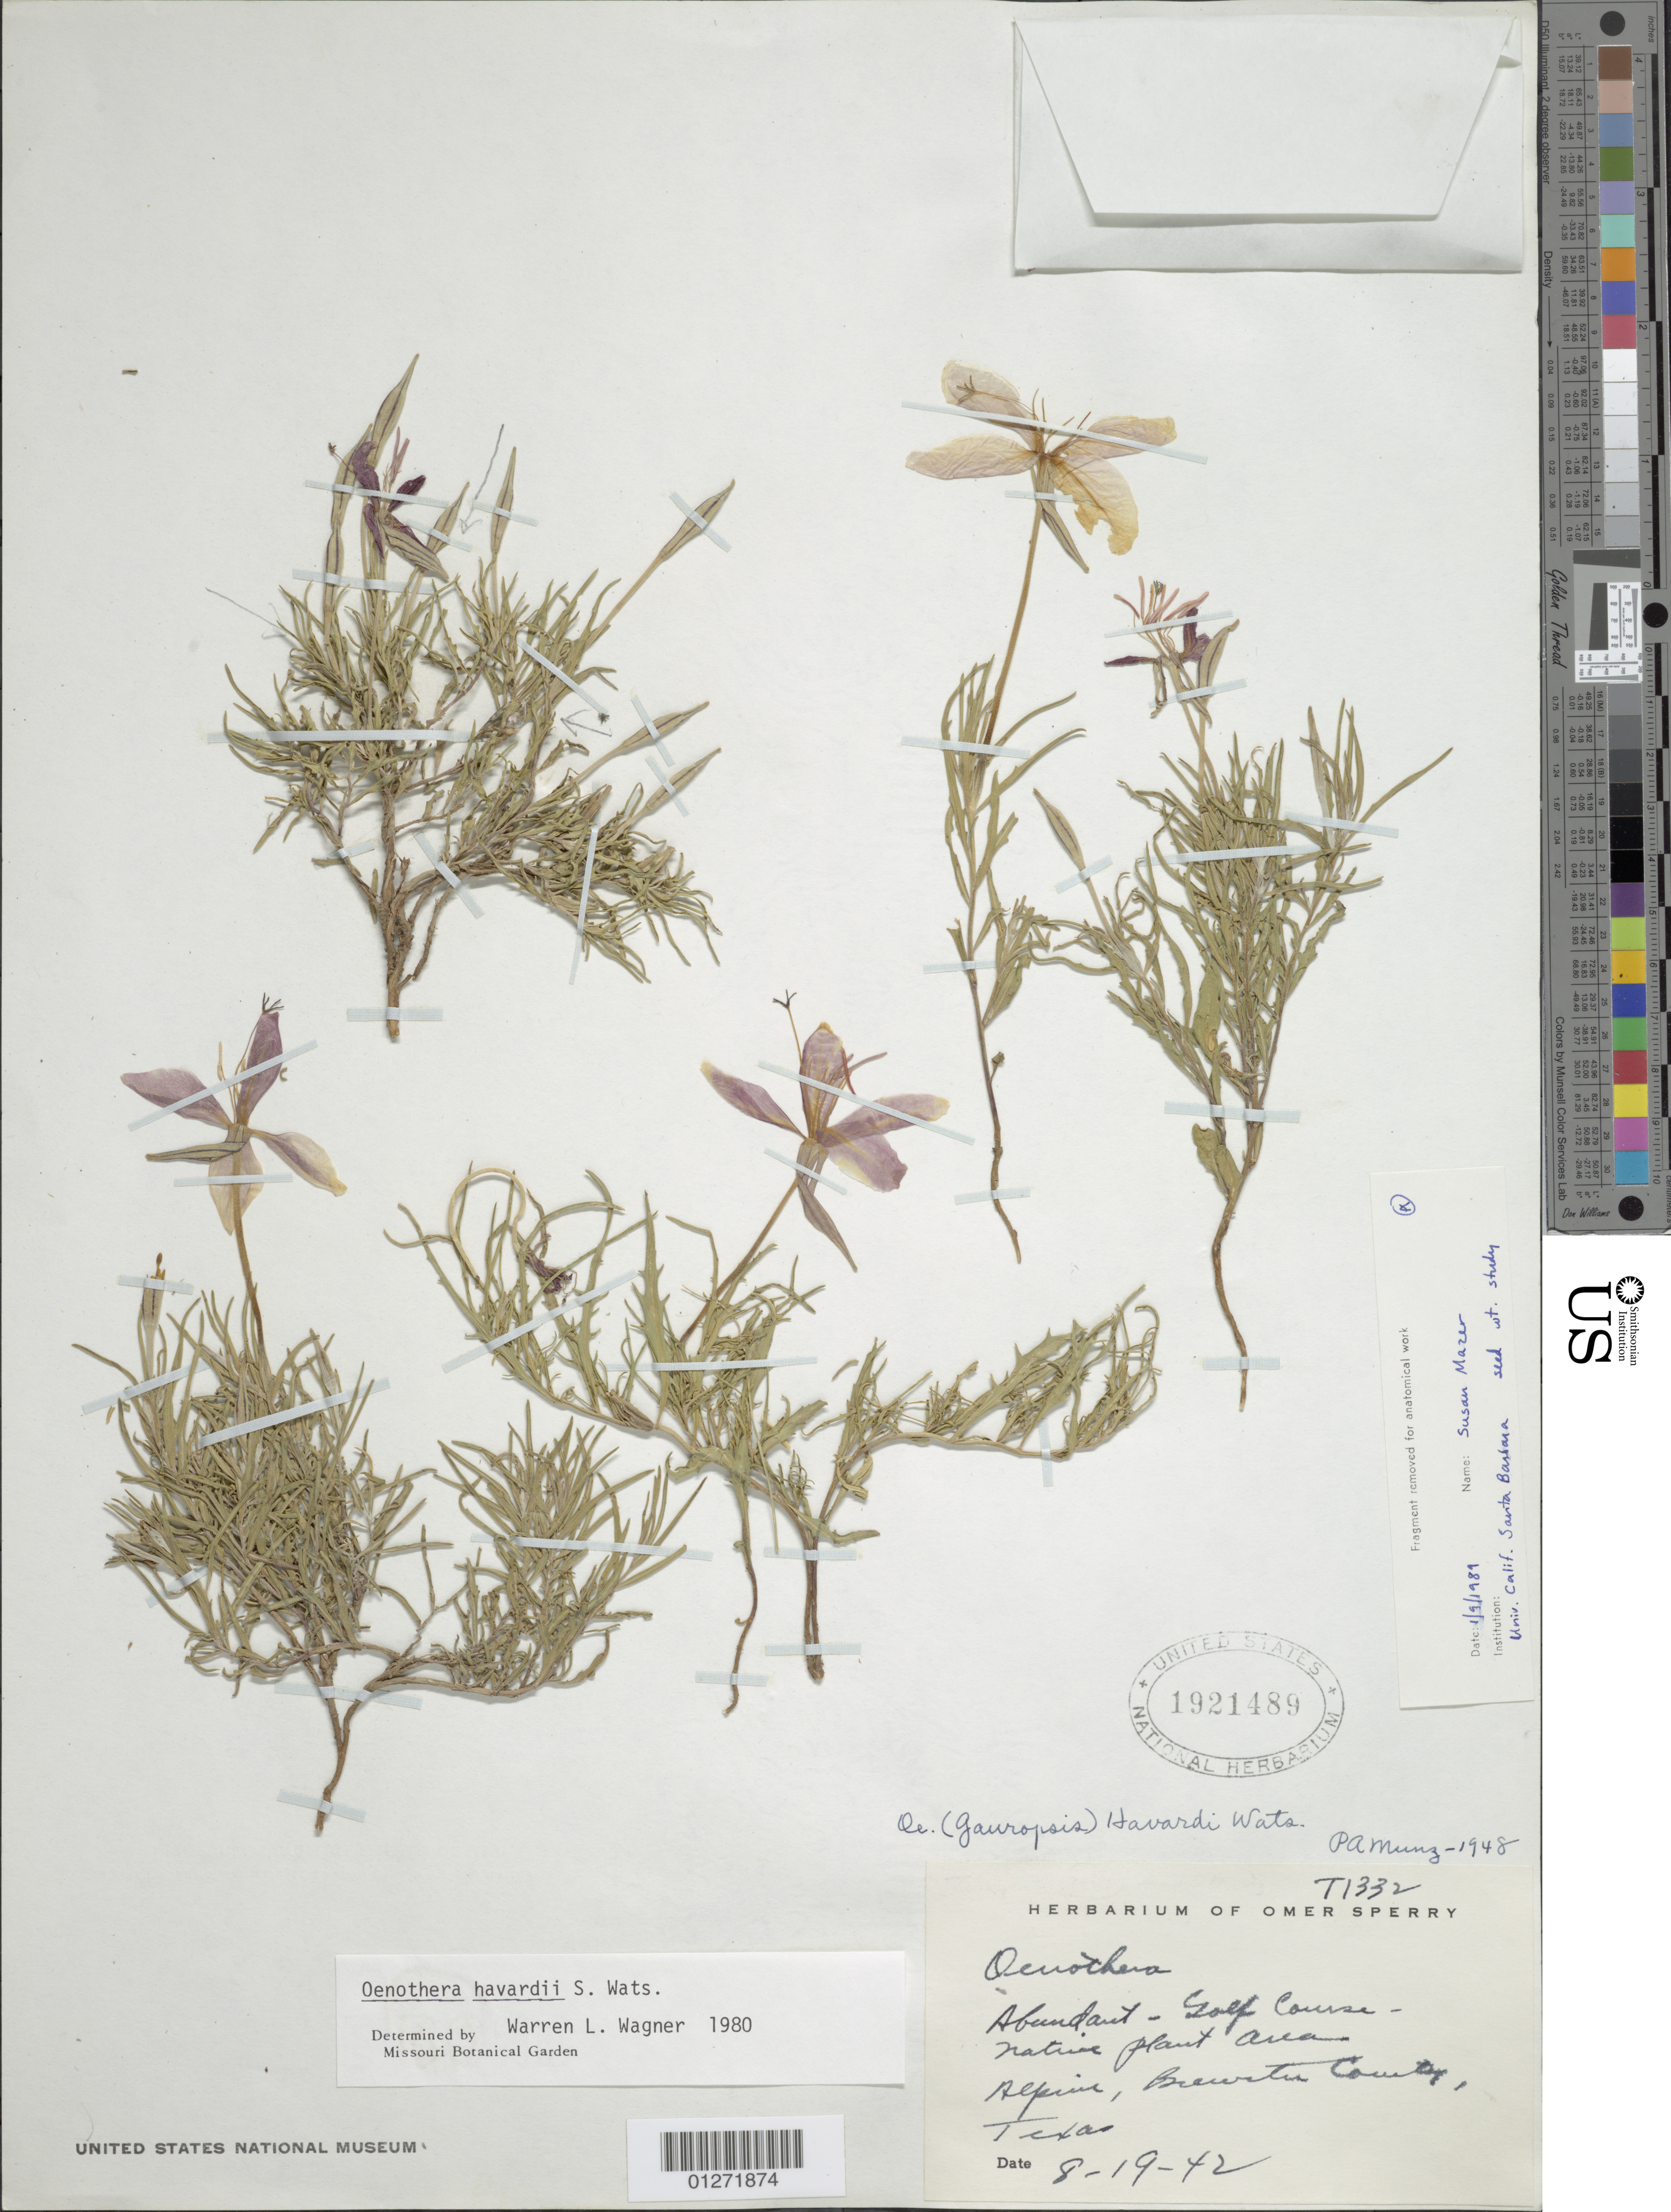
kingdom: Plantae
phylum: Tracheophyta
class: Magnoliopsida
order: Myrtales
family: Onagraceae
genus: Oenothera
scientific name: Oenothera havardii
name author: S. Watson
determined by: Wagner, W. L., (BOT), Smithsonian Institution - National Museum of Natural History (UNITED STATES)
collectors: O. E. Sperry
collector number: T1332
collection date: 1942-08-19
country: United States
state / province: Texas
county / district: Brewster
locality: Alpine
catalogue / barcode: US 1921489